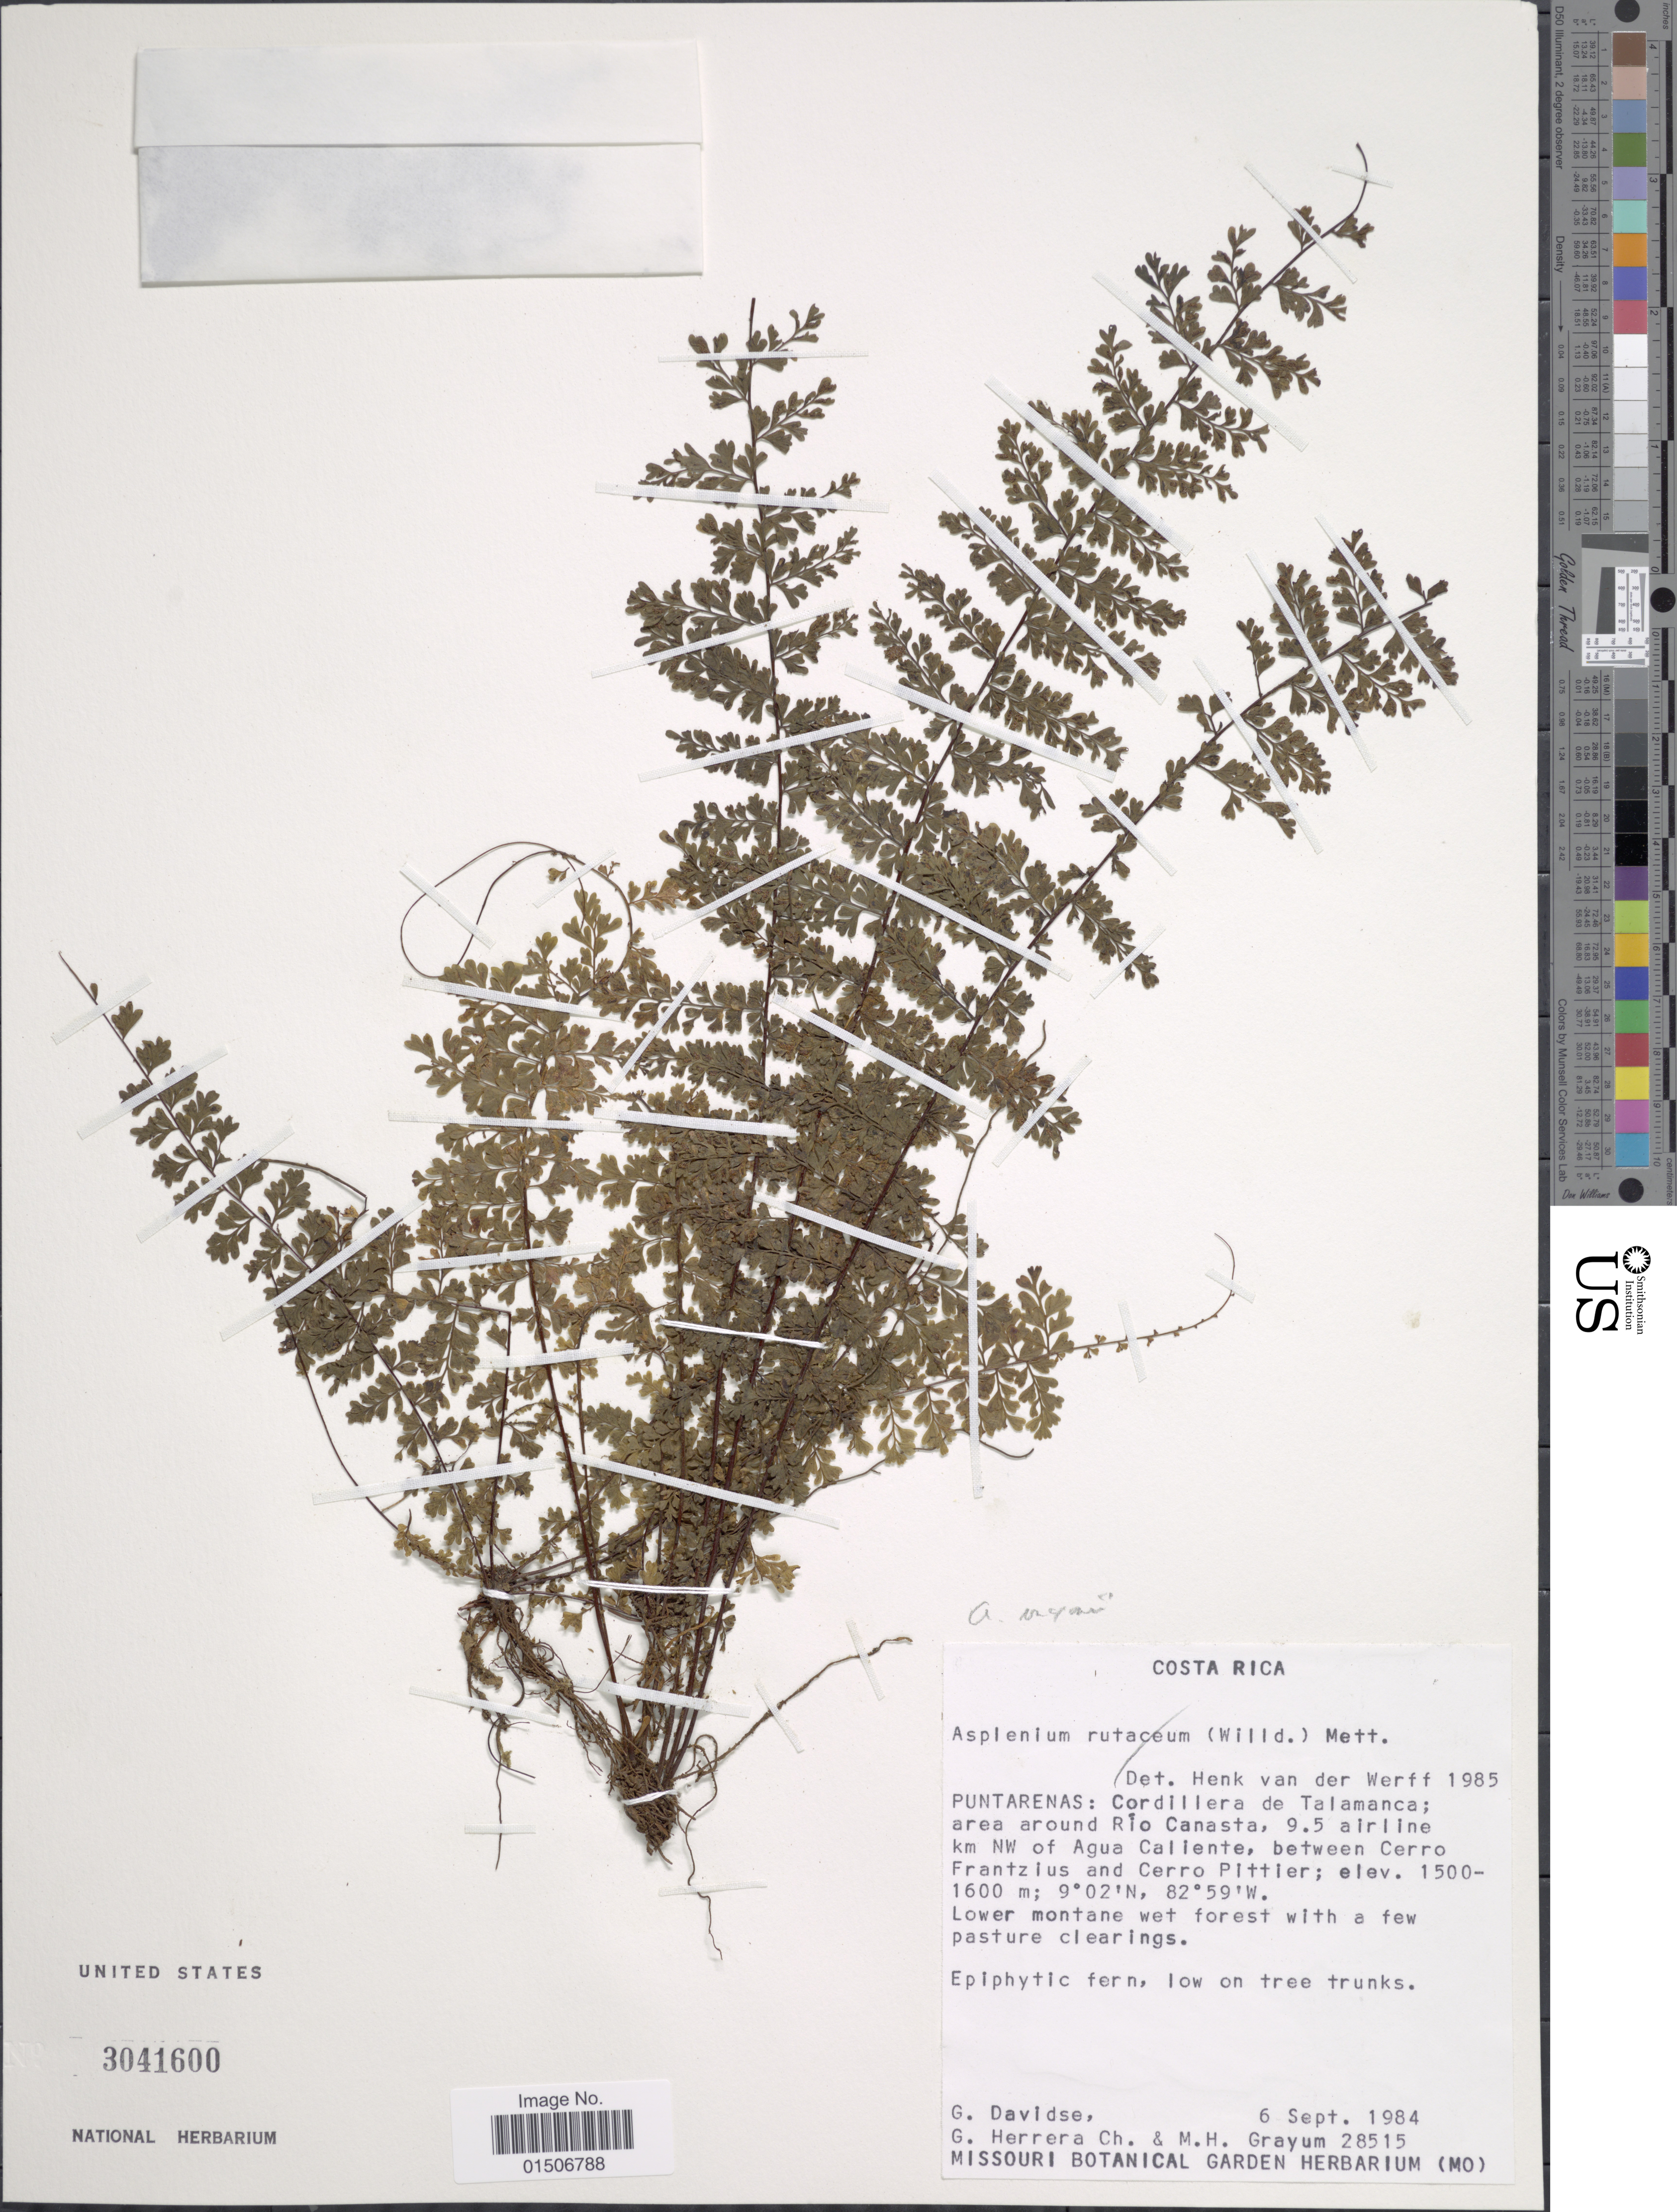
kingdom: Plantae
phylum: Tracheophyta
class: Polypodiopsida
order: Polypodiales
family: Aspleniaceae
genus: Asplenium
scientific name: Asplenium maxonii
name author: Lellinger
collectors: G. Davidse, G. Herrera & M. H. Grayum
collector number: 28515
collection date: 1984-09-06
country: Costa Rica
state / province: Puntarenas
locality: Cordillera de Talamanca; area around Rio Canasta, 9.5 airline km NW of Agua Caliente, between Cerro FRantzius and Cerro Pittier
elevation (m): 1500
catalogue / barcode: US 3041600